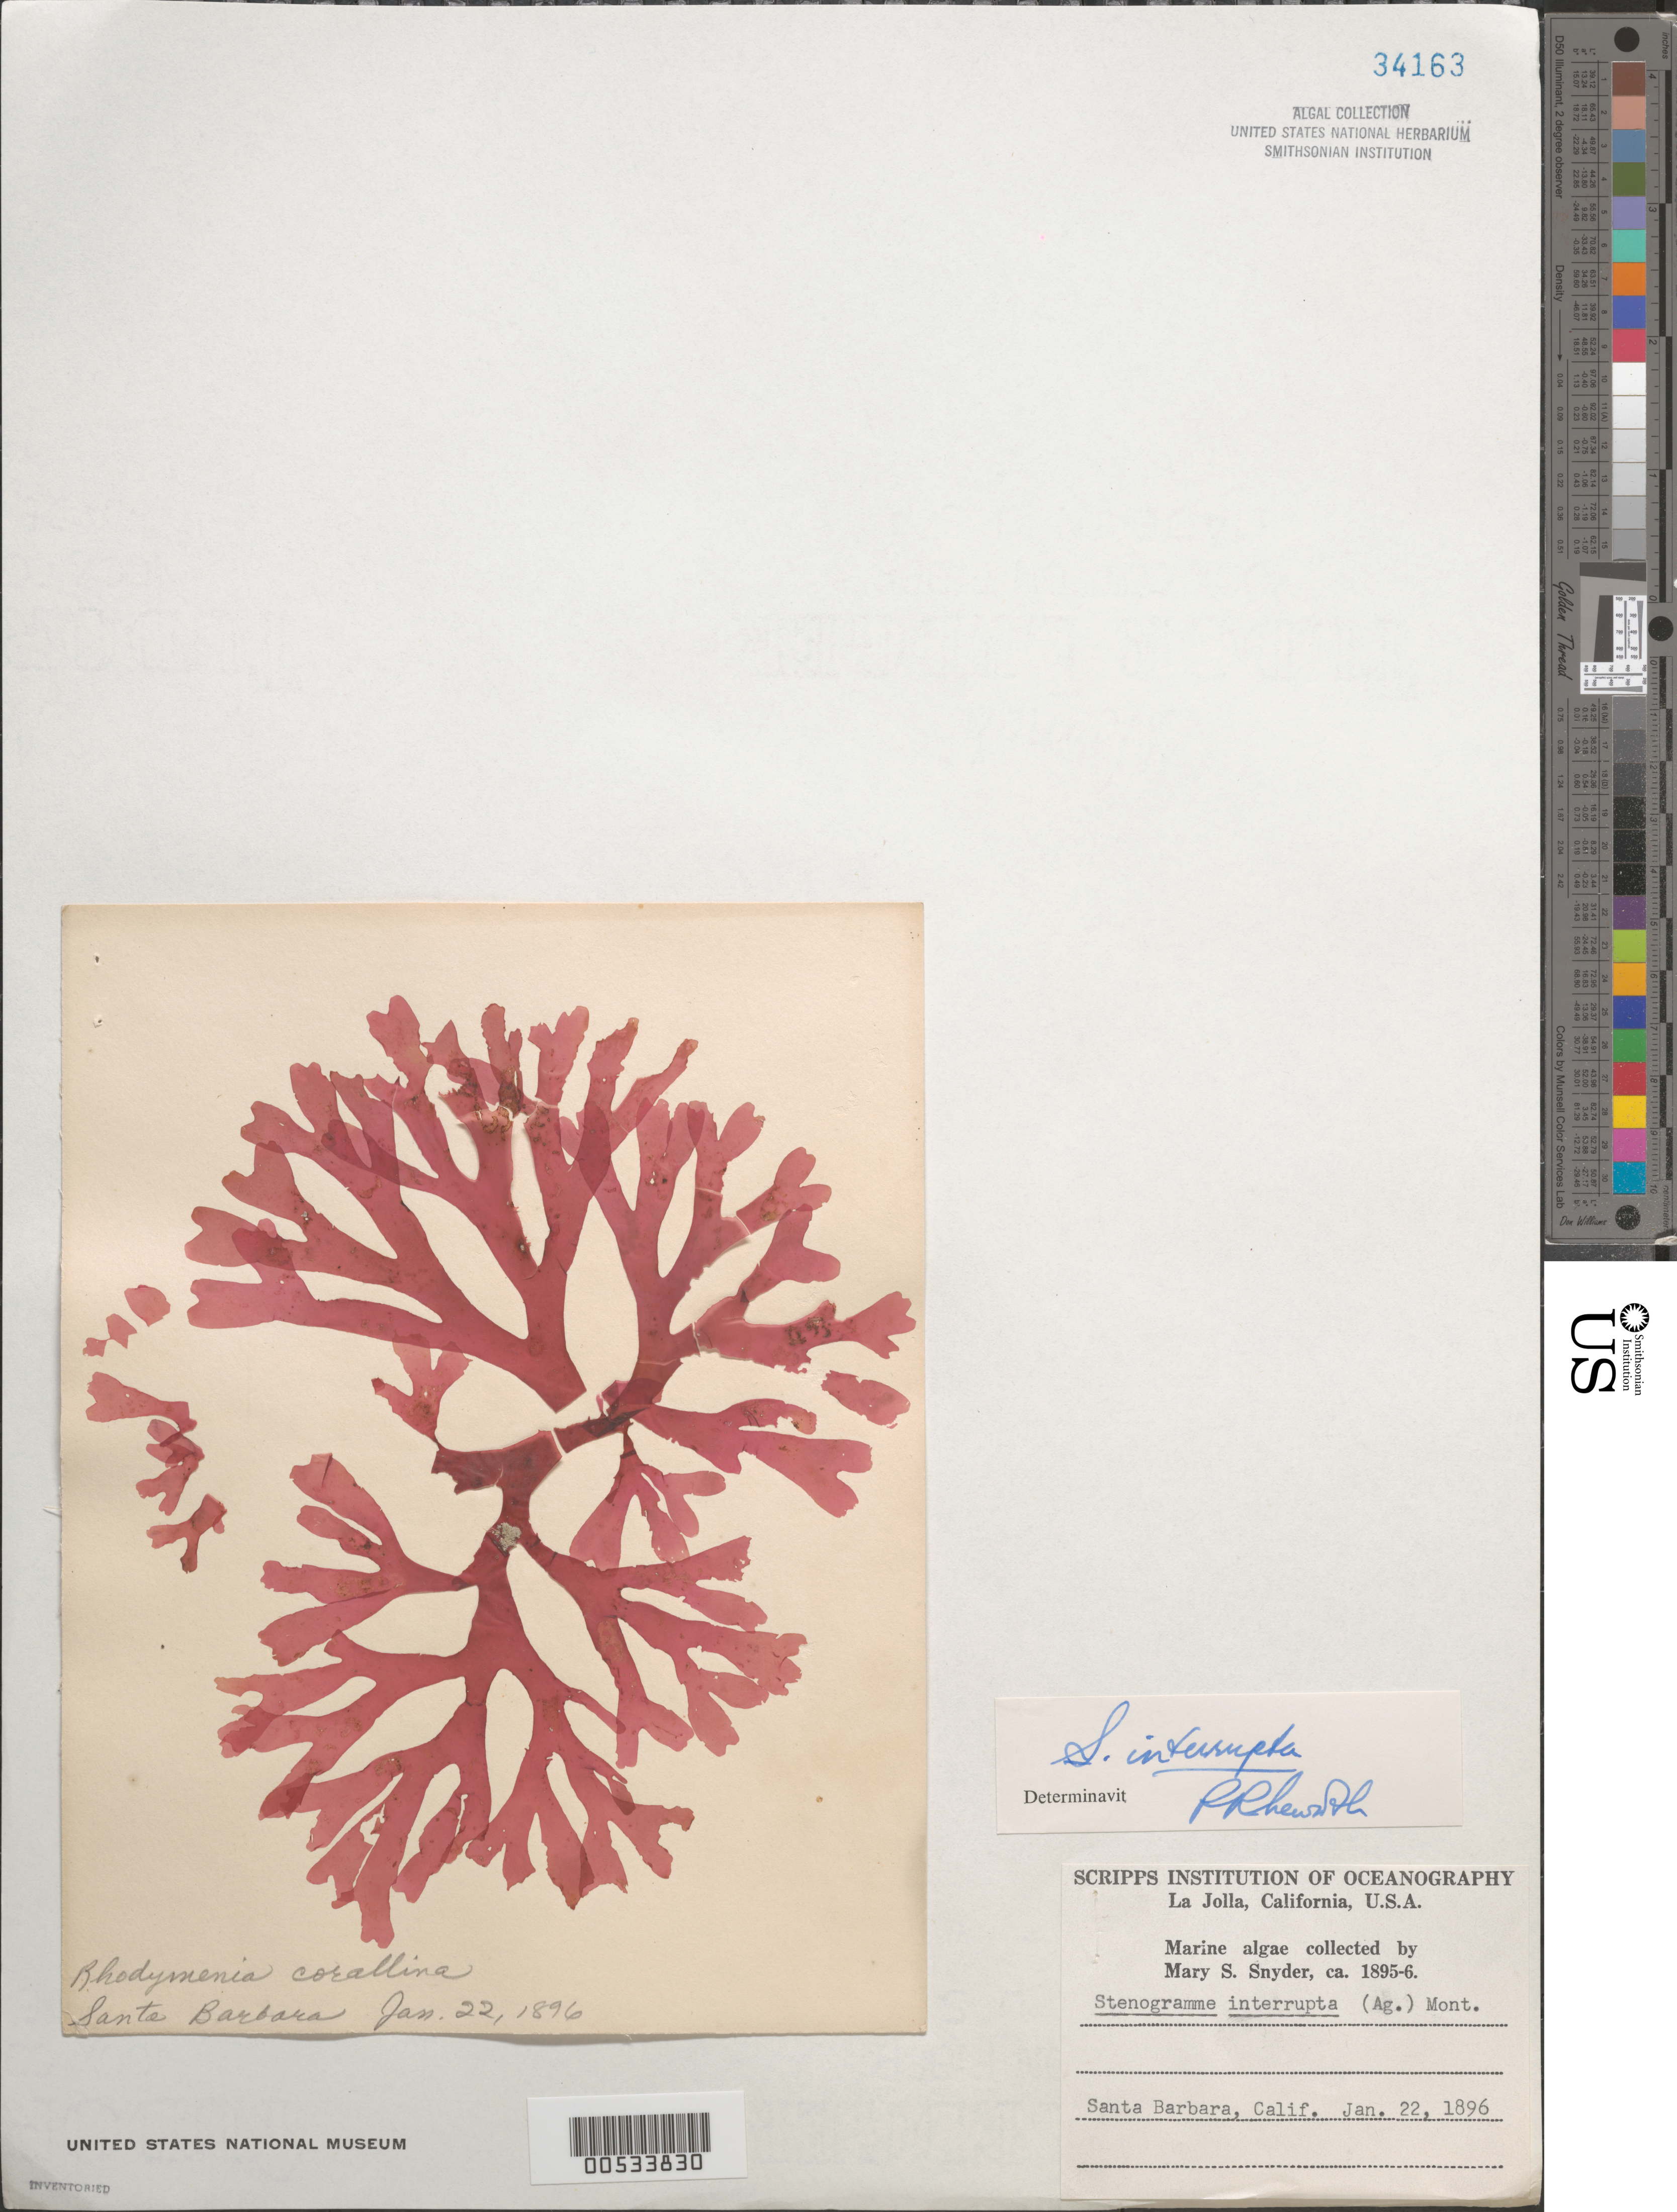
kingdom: Plantae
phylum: Rhodophyta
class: Florideophyceae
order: Gigartinales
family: Phyllophoraceae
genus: Stenogramma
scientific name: Stenogramma interruptum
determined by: Newroth, P. R.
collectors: M. Snyder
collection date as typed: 22 Jan 1896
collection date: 1896-01-22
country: United States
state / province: California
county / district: Santa Barbara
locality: Santa Barbara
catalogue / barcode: US 34163